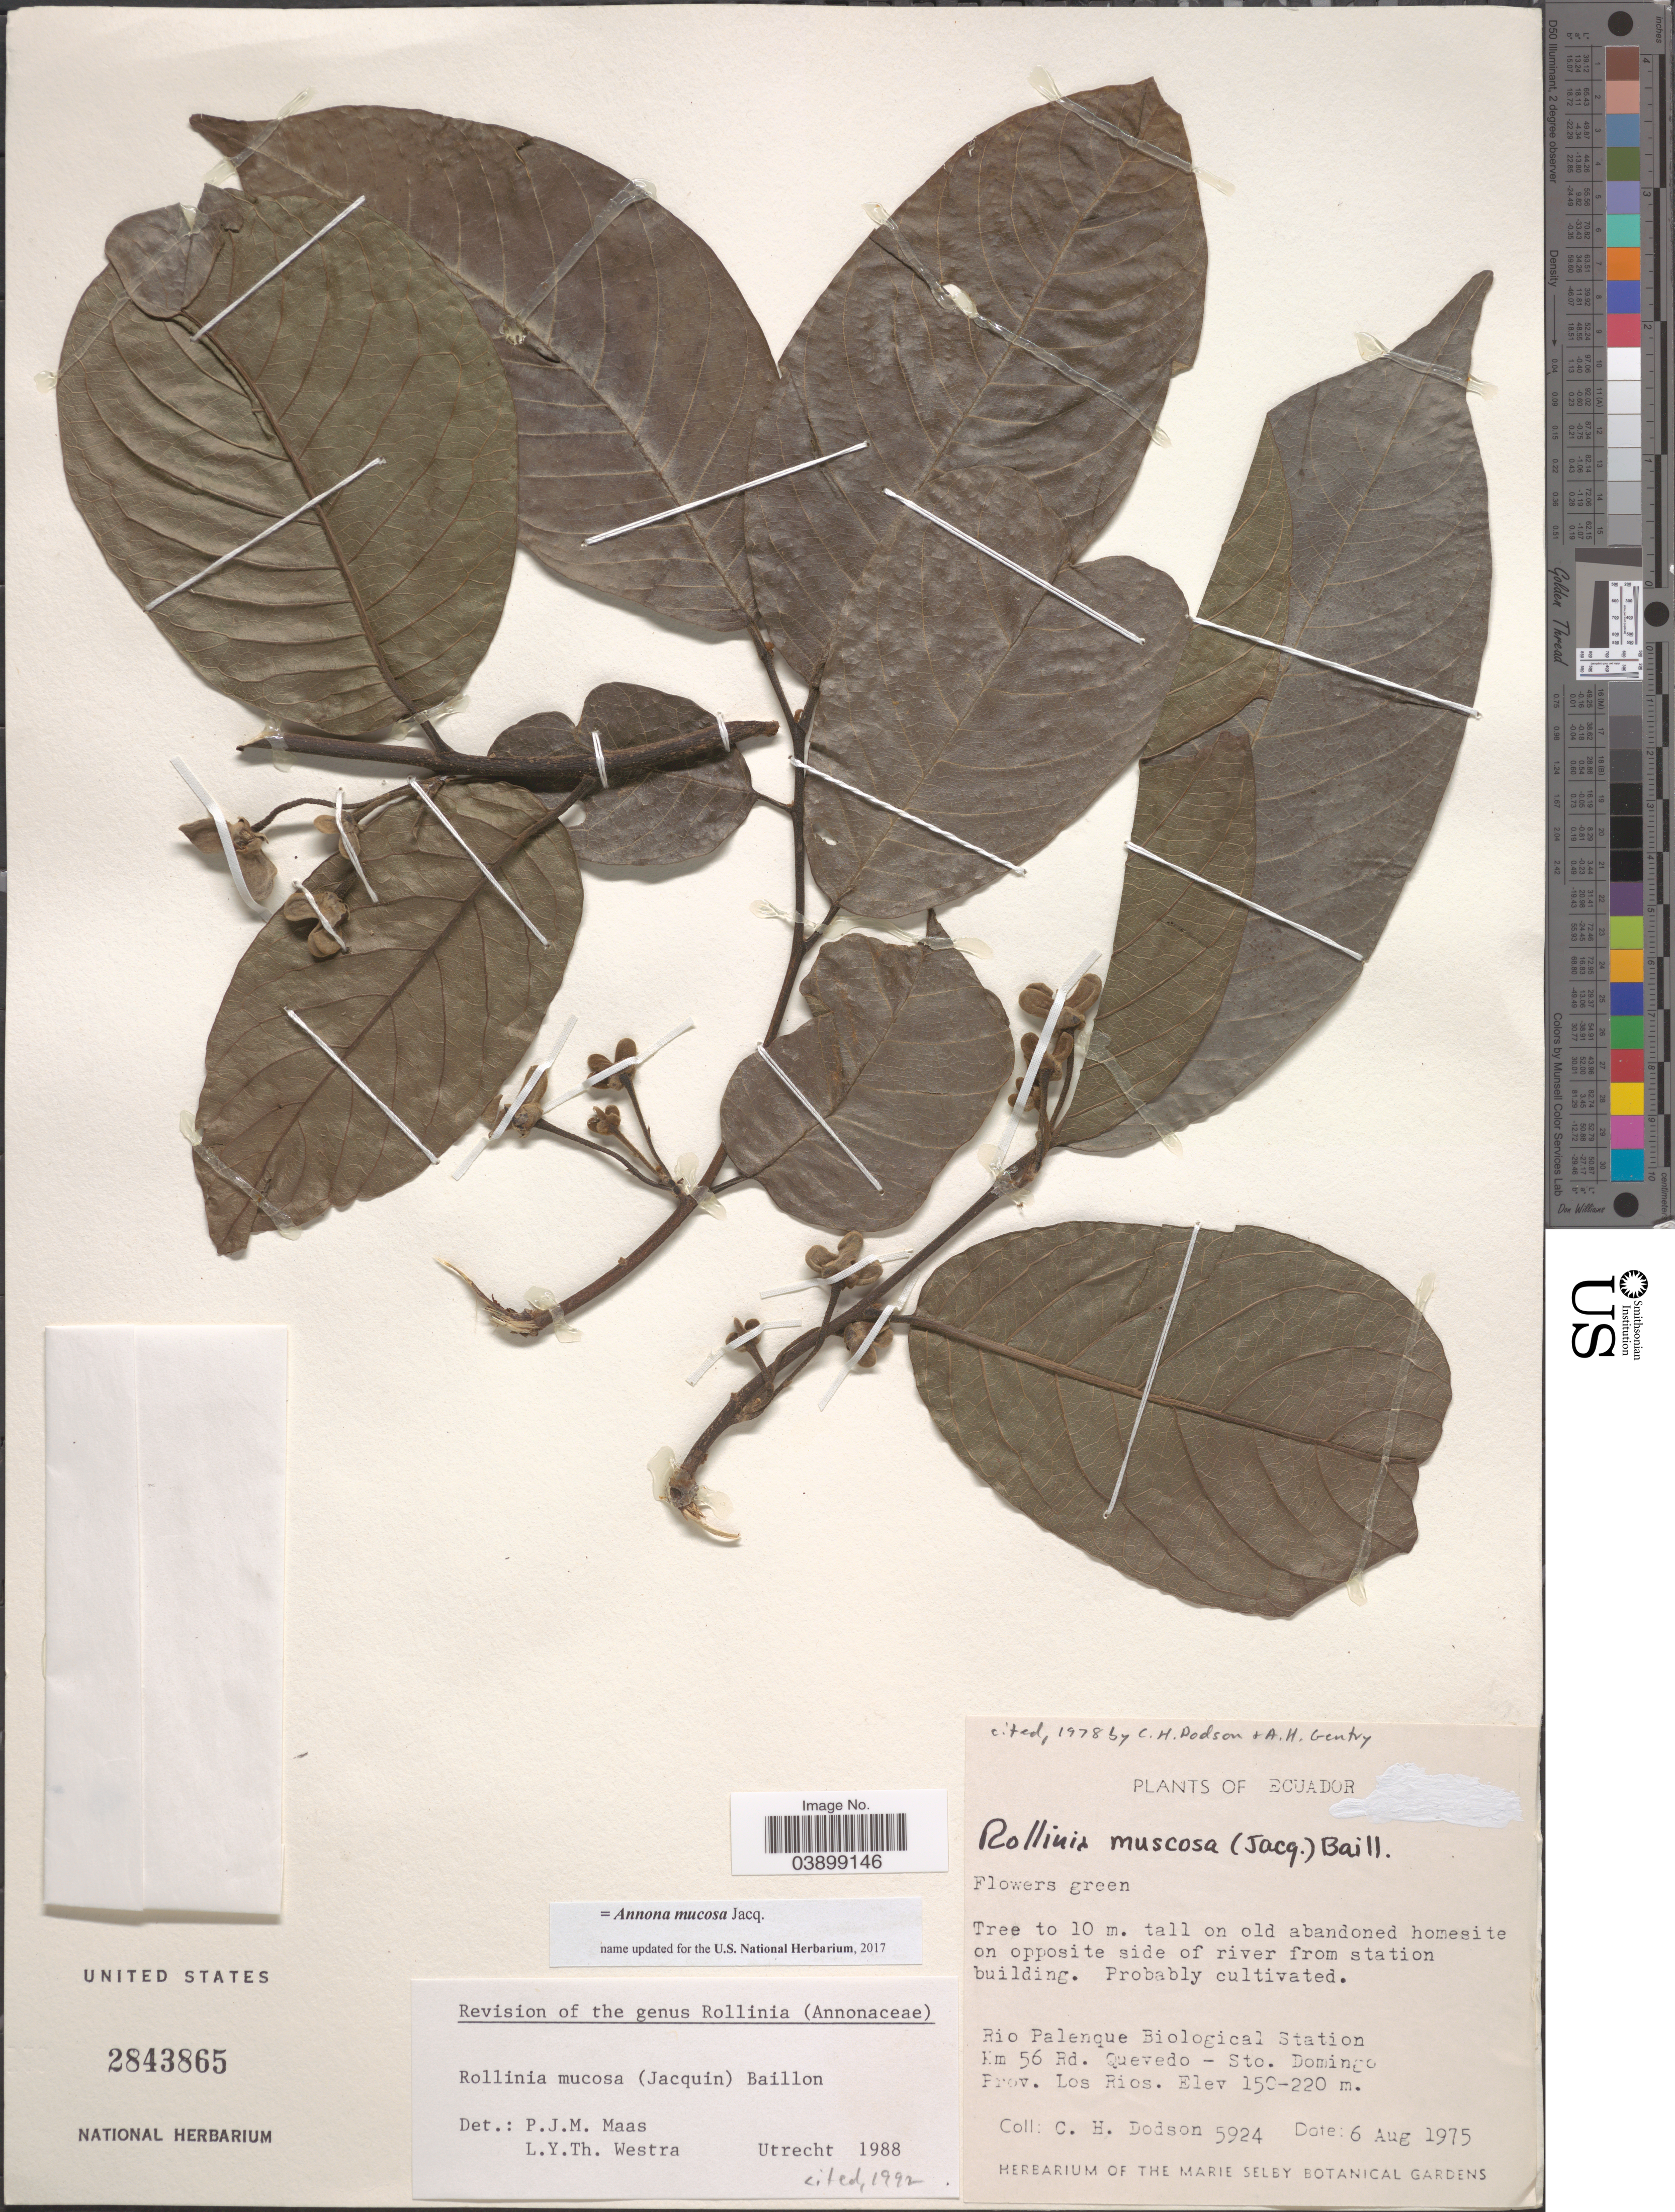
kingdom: Plantae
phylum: Tracheophyta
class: Magnoliopsida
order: Magnoliales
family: Annonaceae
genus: Annona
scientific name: Annona mucosa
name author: Jacq.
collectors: C. H. Dodson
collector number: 5924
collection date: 1975-08-06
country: Ecuador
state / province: Los Ríos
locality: On old abandoned homesite on opposite side of river from station building. Rio Palenque Biological Station. Km 56 Rd. Quevedo - Sto. Domingo.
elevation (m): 150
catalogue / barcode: US 2843865